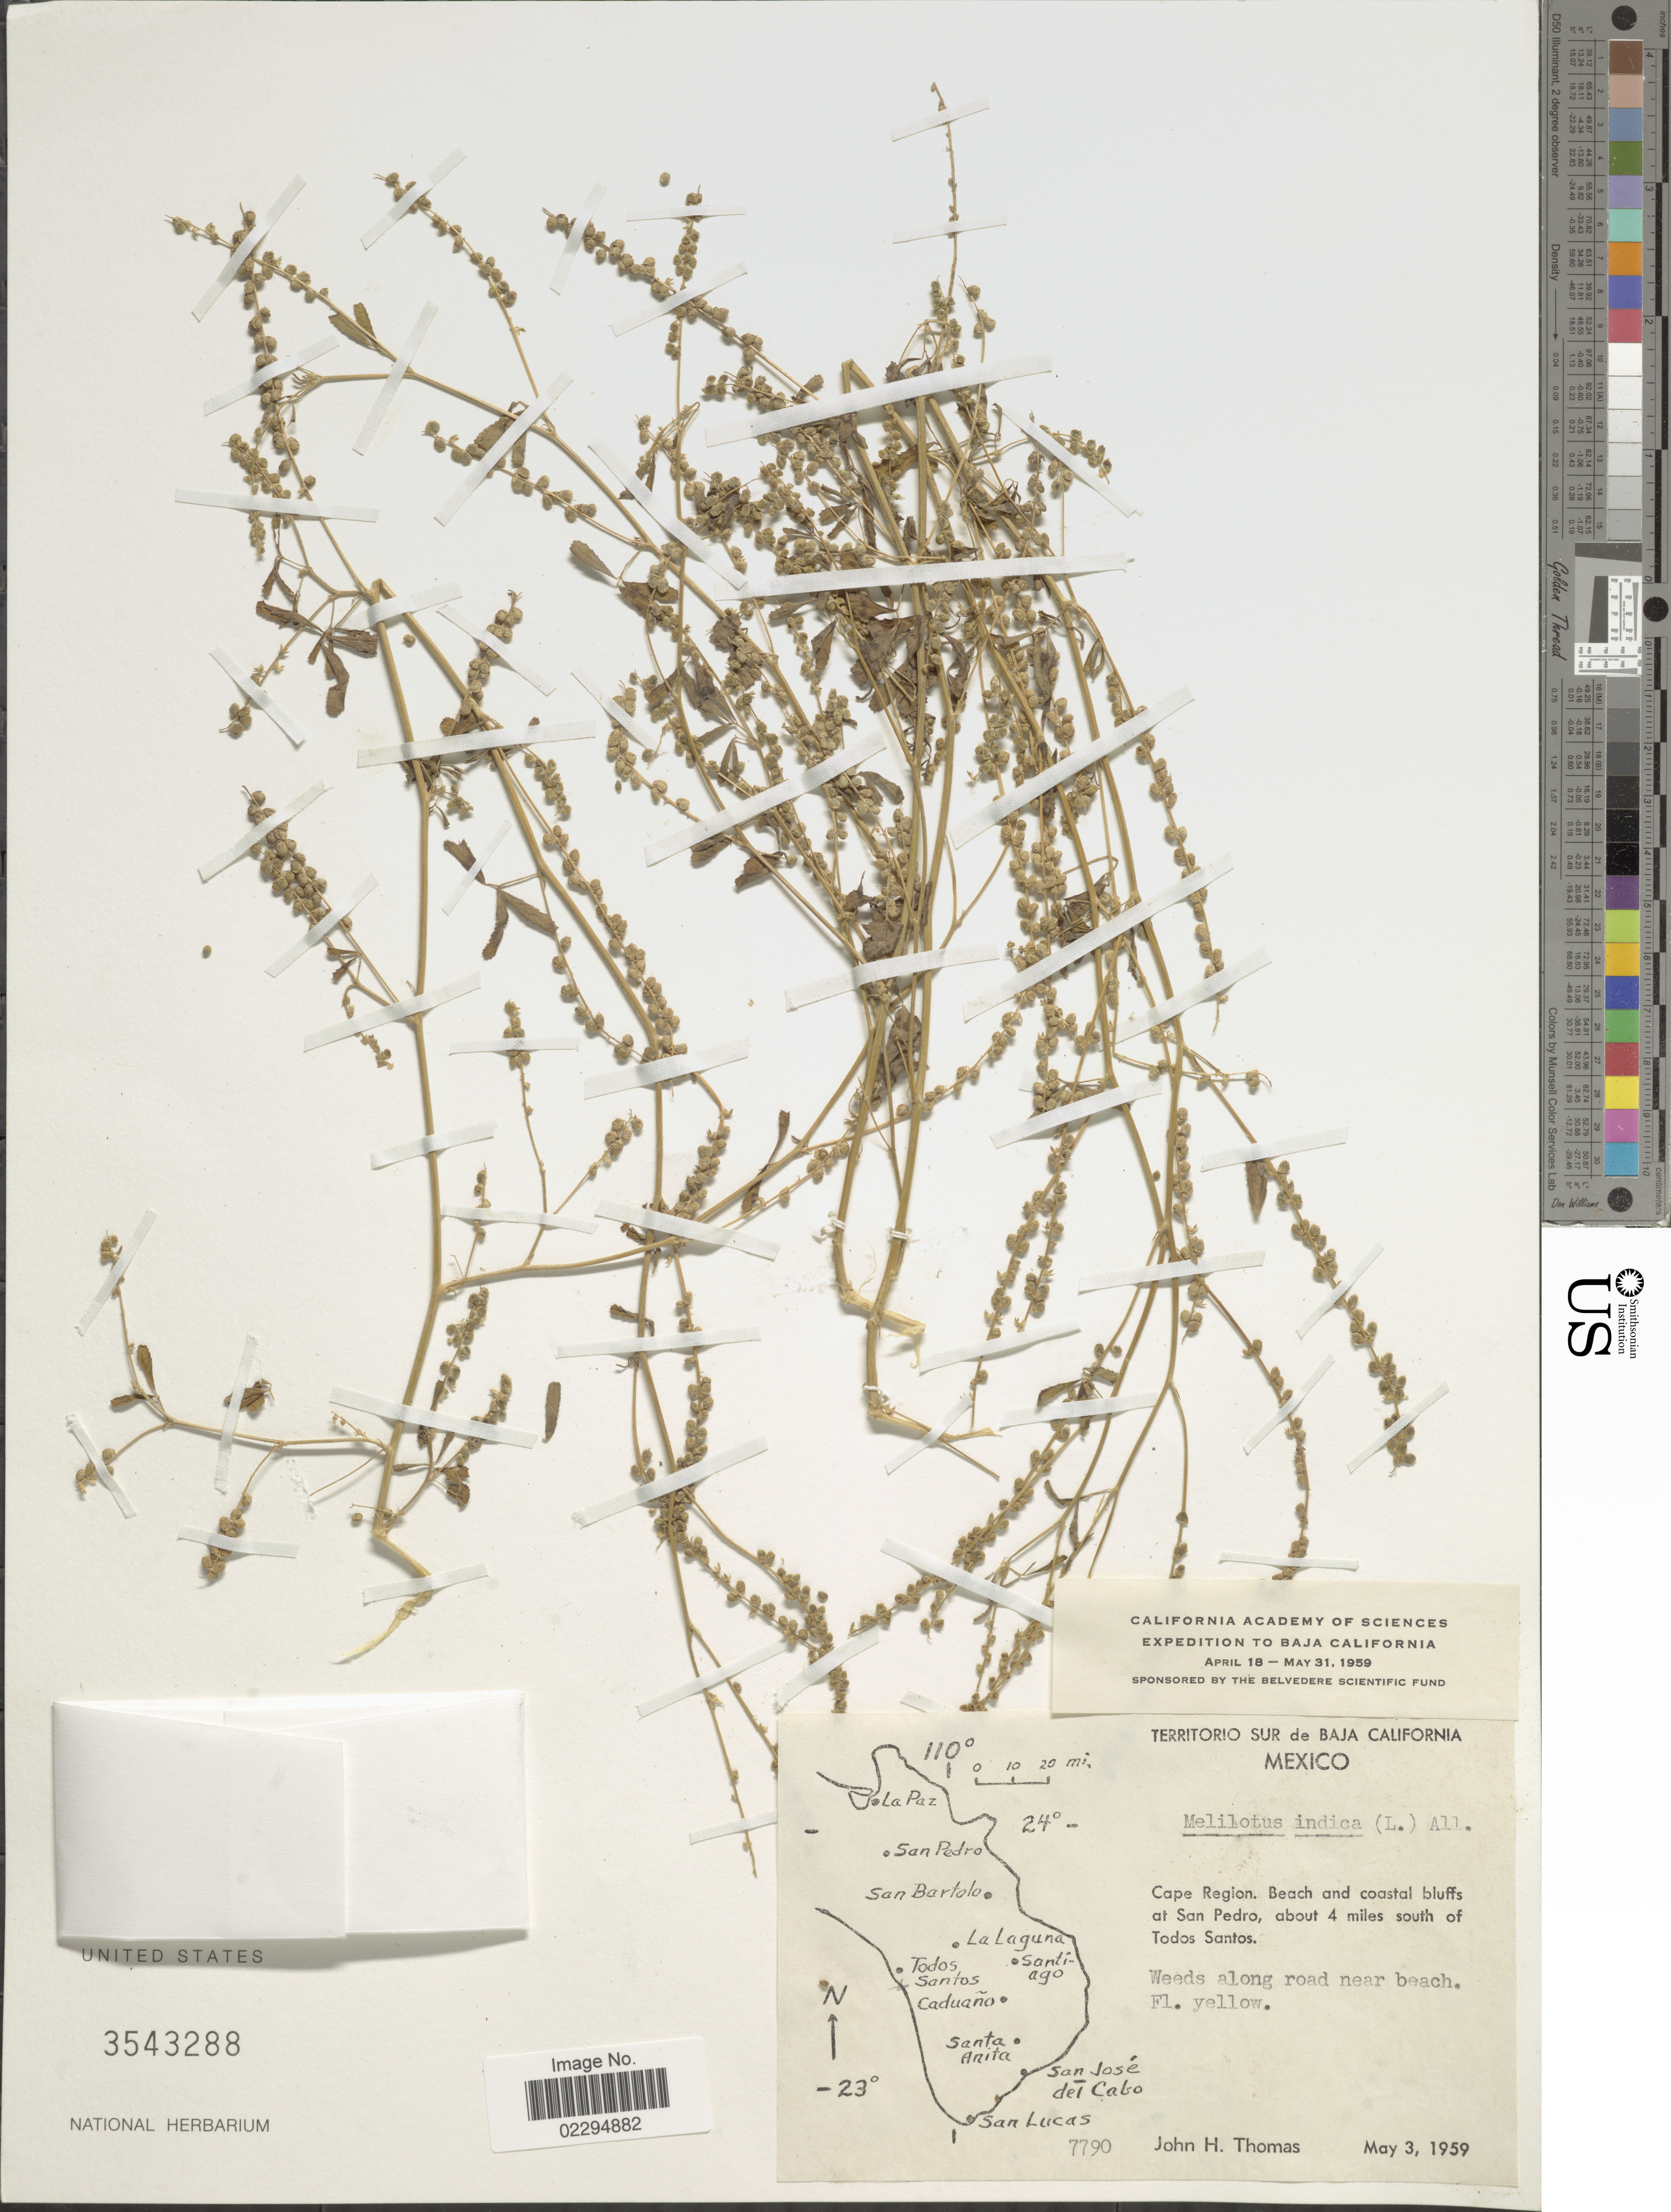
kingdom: Plantae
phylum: Tracheophyta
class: Magnoliopsida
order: Fabales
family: Fabaceae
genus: Melilotus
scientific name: Melilotus indicus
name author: (L.) All.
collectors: J. H. Thomas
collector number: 7790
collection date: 1959-05-03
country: Mexico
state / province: Baja California Sur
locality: Cape Region. Beach and coastal bluffs at San Pedro, about 4 miles south of Todos Santos, Weeds along road near beach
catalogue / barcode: US 3543288